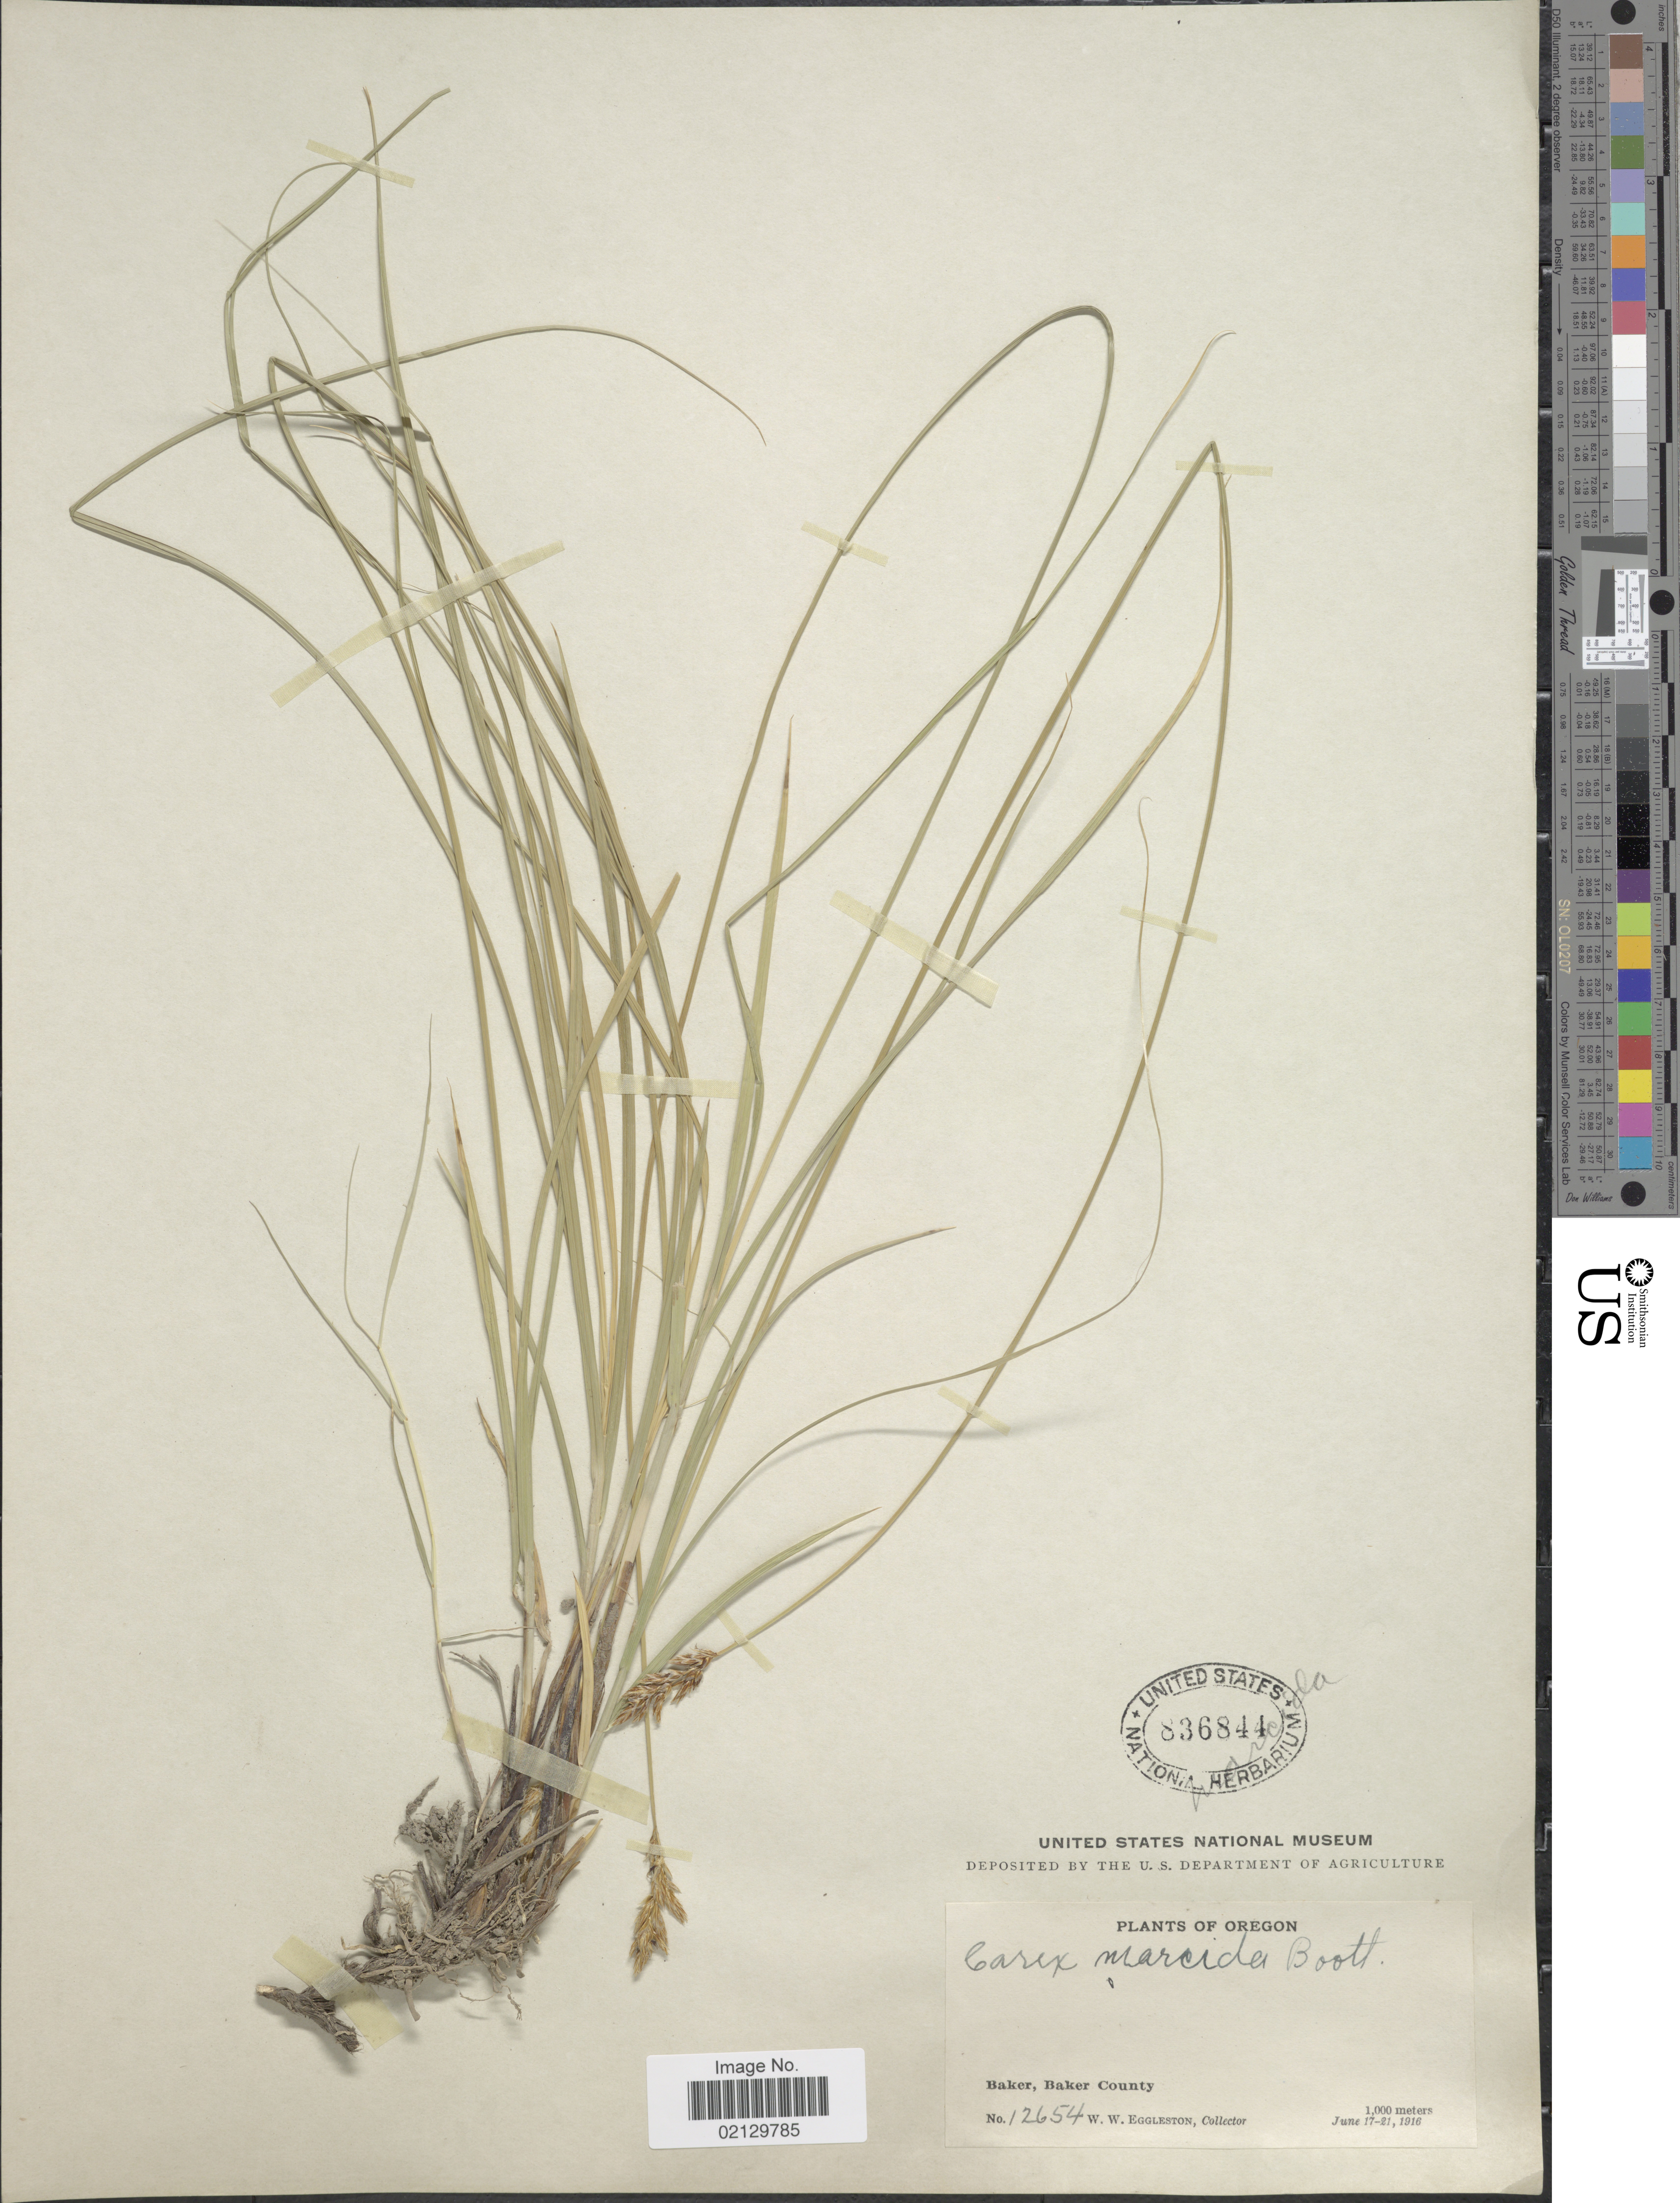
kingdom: Plantae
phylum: Tracheophyta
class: Liliopsida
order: Poales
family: Cyperaceae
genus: Carex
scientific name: Carex praegracilis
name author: W. Boott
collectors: W. W. Eggleston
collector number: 12654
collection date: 1916-06-17/1916-06-21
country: United States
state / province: Oregon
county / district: Baker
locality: Oregon, Baker County.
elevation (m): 1000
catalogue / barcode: US 836844